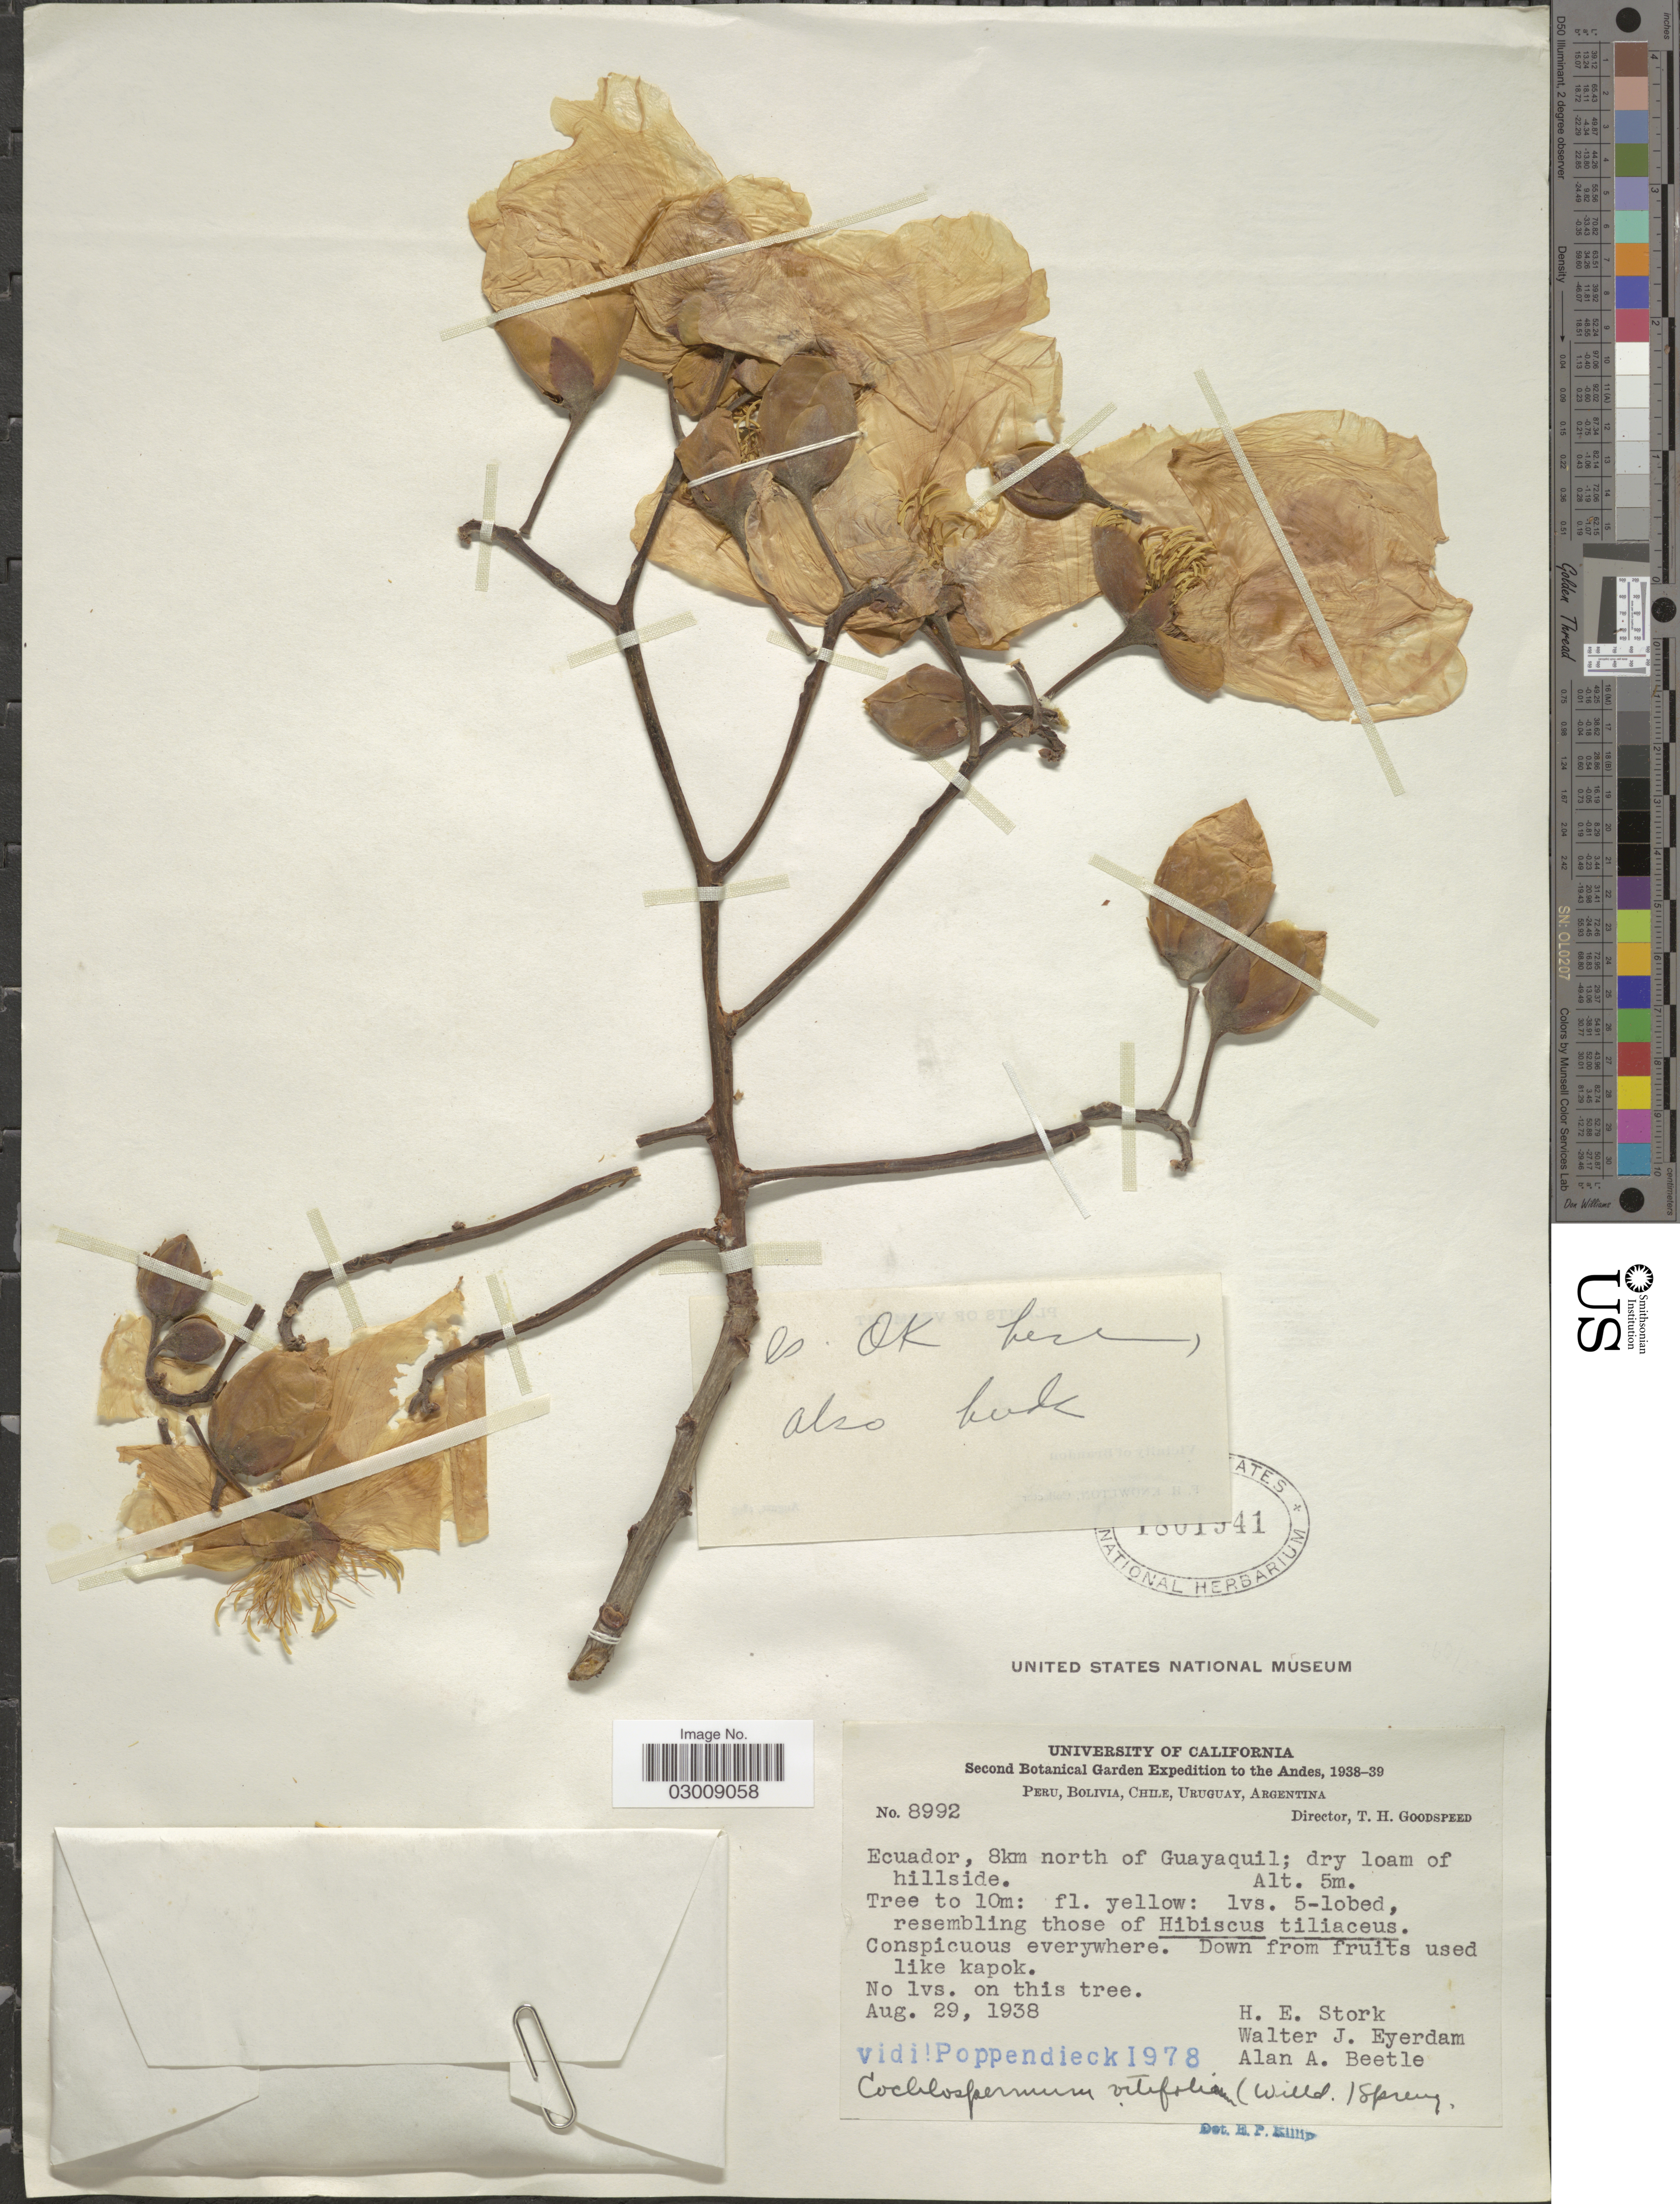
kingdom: Plantae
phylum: Tracheophyta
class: Magnoliopsida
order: Malvales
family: Cochlospermaceae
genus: Cochlospermum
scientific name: Cochlospermum vitifolium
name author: (Willd.) Spreng.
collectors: H. E. Stork, W. J. Eyerdam & A. A. Beetle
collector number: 8992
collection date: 1938-08-29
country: Ecuador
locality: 8km north of Guayaquil; dry loam of hillside.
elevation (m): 5